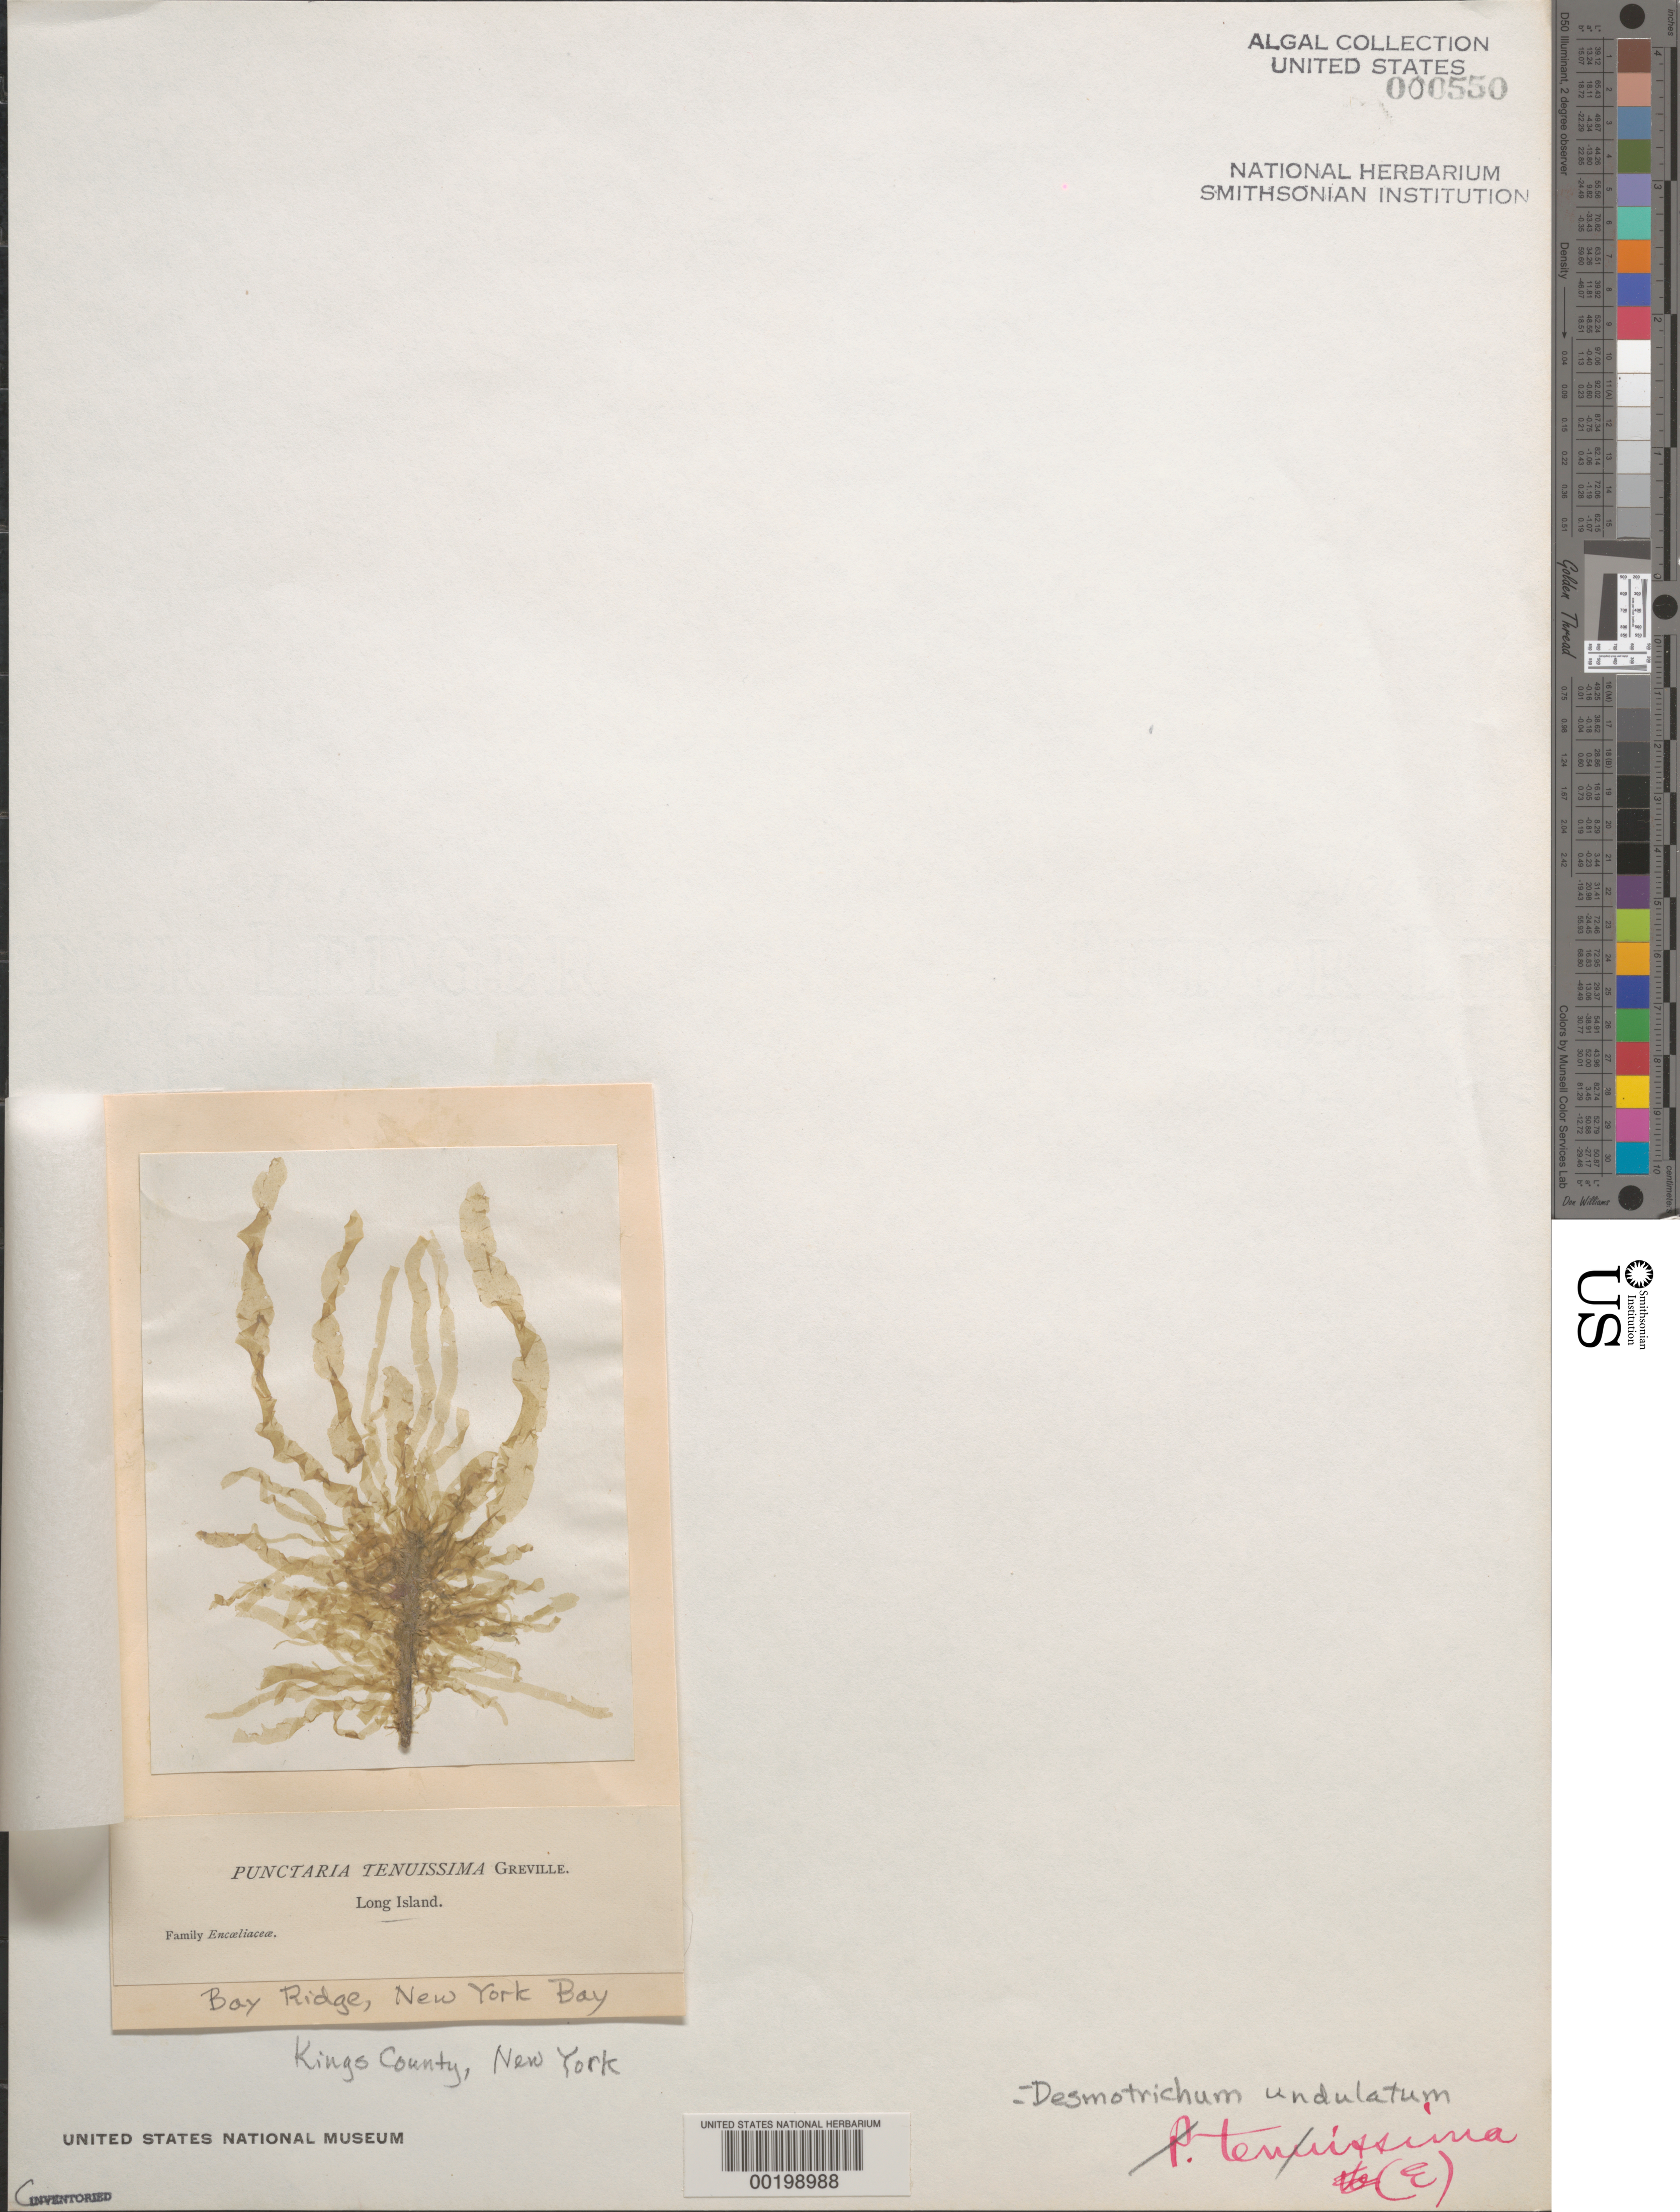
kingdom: Chromista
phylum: Ochrophyta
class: Phaeophyceae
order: Ectocarpales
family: Chordariaceae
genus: Punctaria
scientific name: Punctaria tenuissima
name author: (C. Agardh)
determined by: Algae name updating Project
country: United States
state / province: New York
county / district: Kings County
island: Long Island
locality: Bay Ridge and New York Bay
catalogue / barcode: US 550